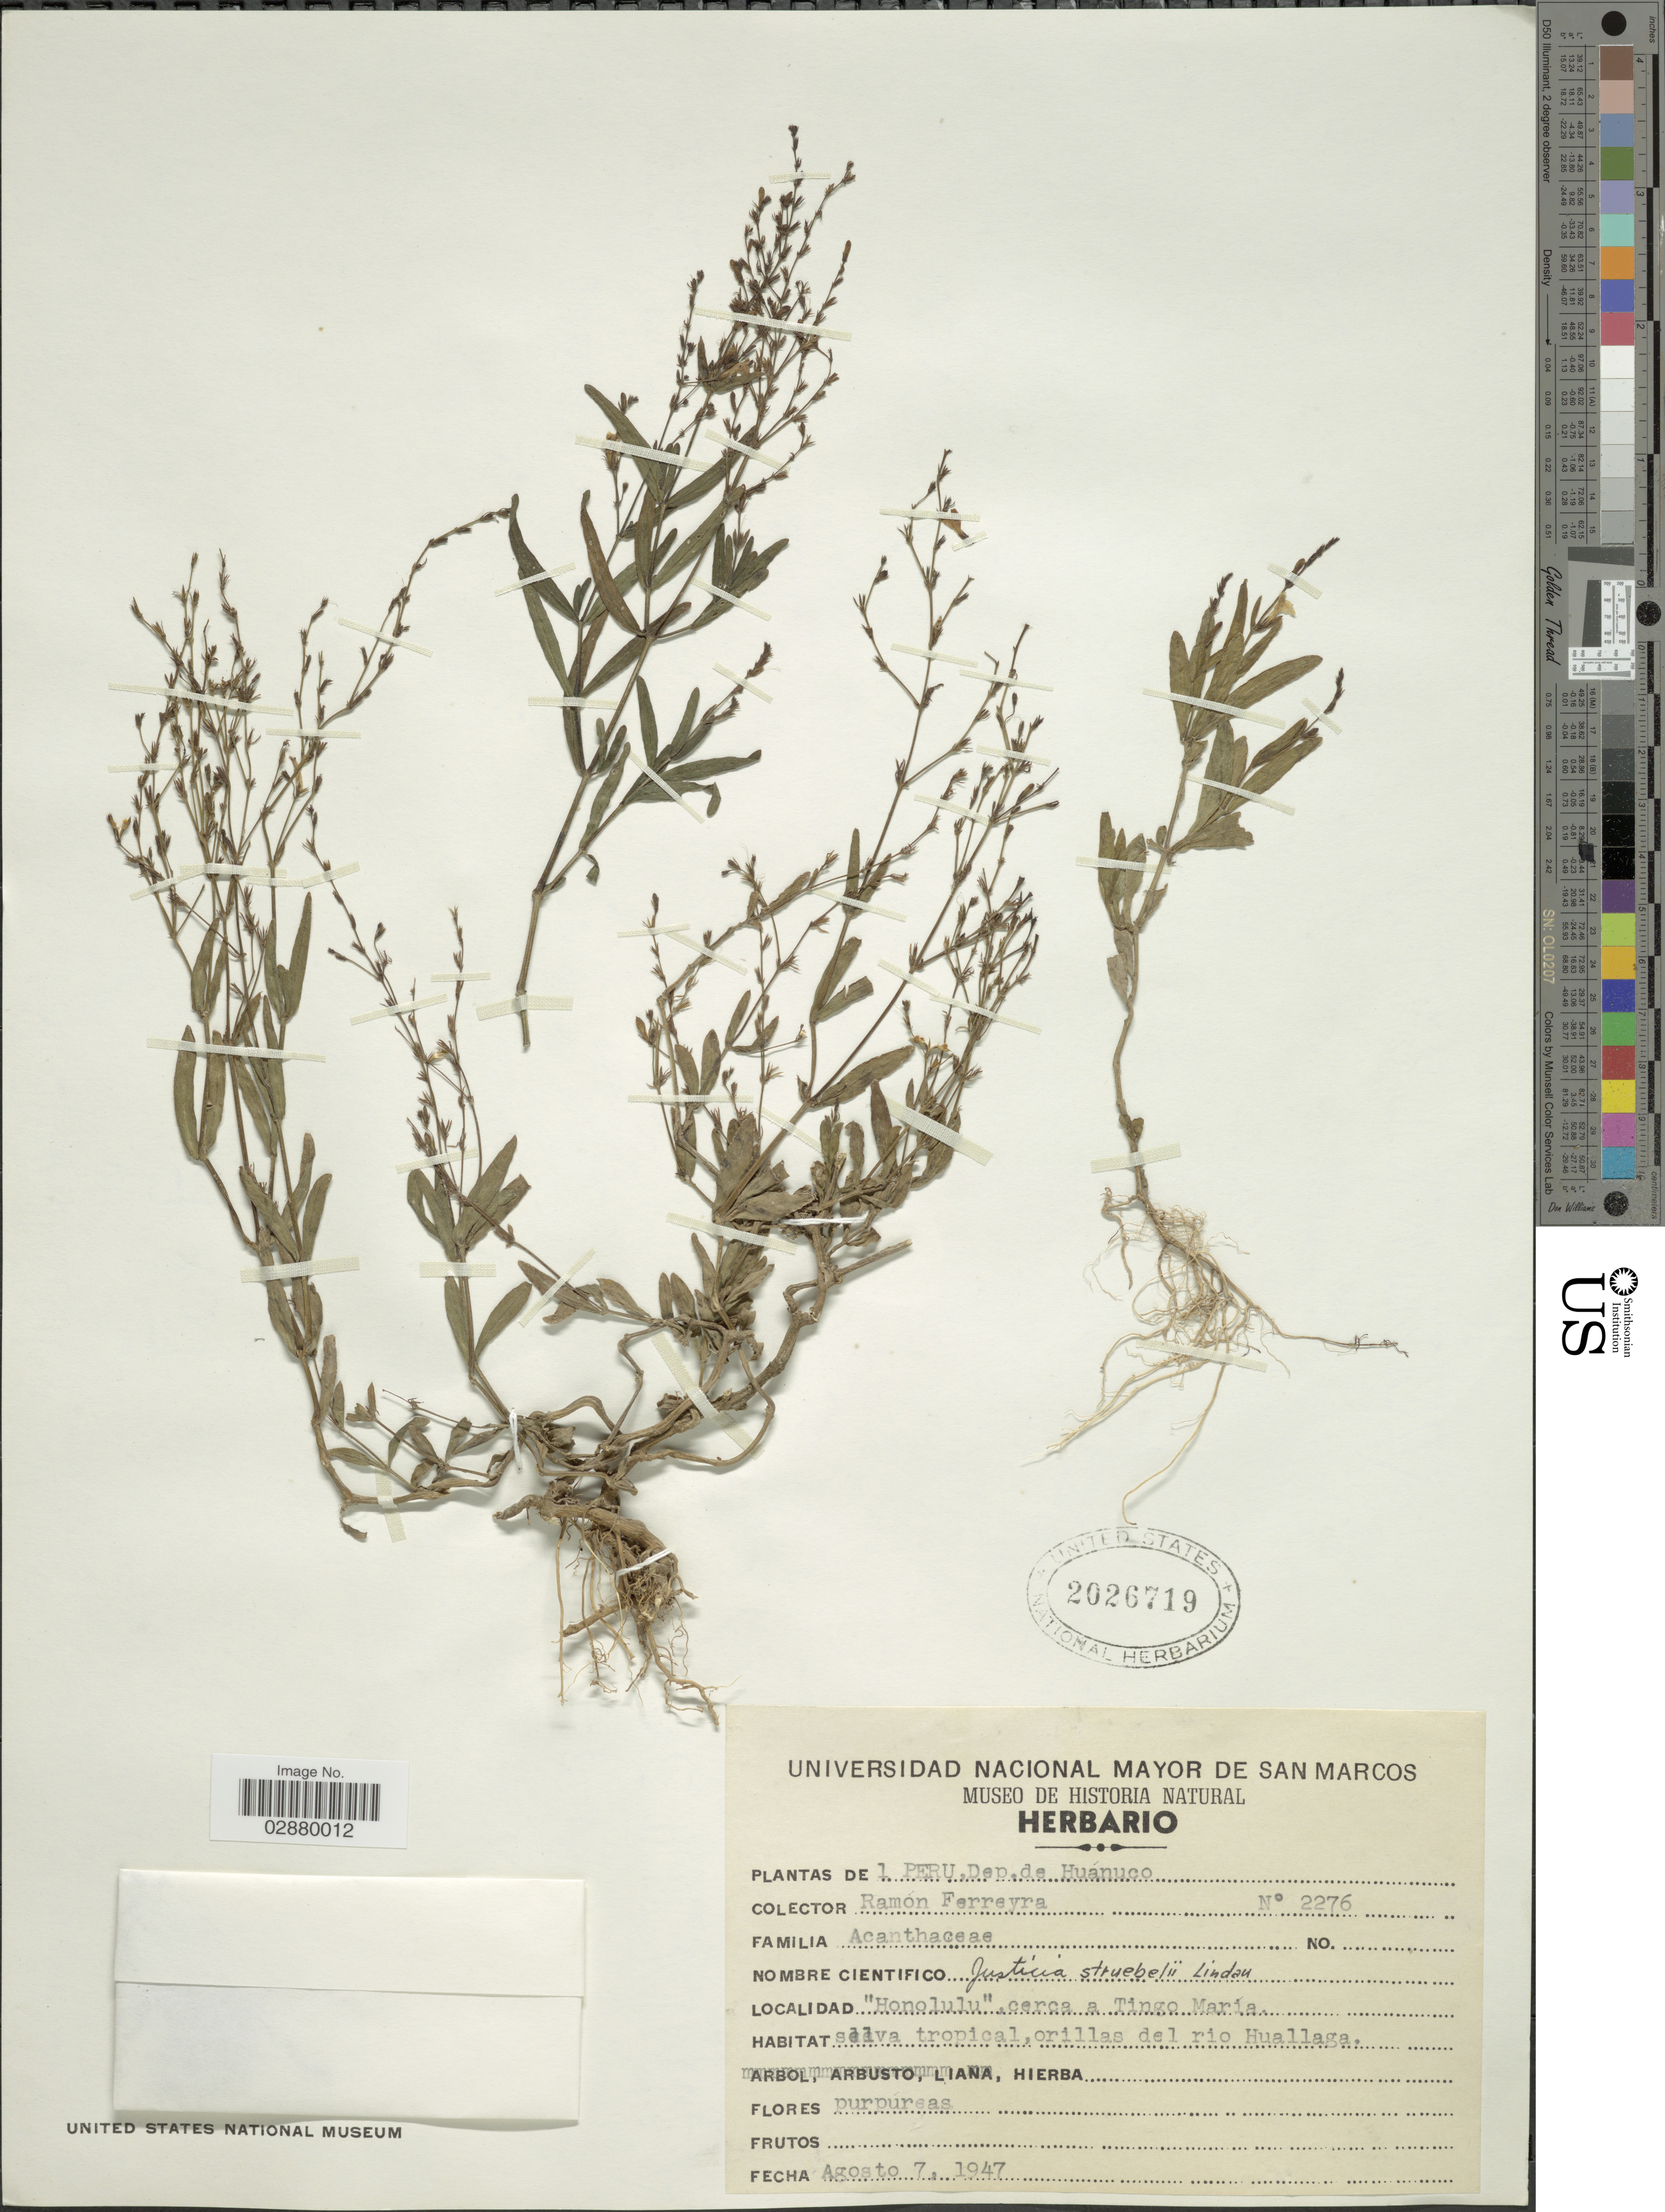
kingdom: Plantae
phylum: Tracheophyta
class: Magnoliopsida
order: Lamiales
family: Acanthaceae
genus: Justicia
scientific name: Justicia pectoralis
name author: Jacq.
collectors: R. A. Ferreyra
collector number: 2276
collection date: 1947-08-07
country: Peru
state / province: Huánuco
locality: Dep. de Huánuco. "Honolulu" cerca a Tingo Maria.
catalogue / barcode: US 2026719